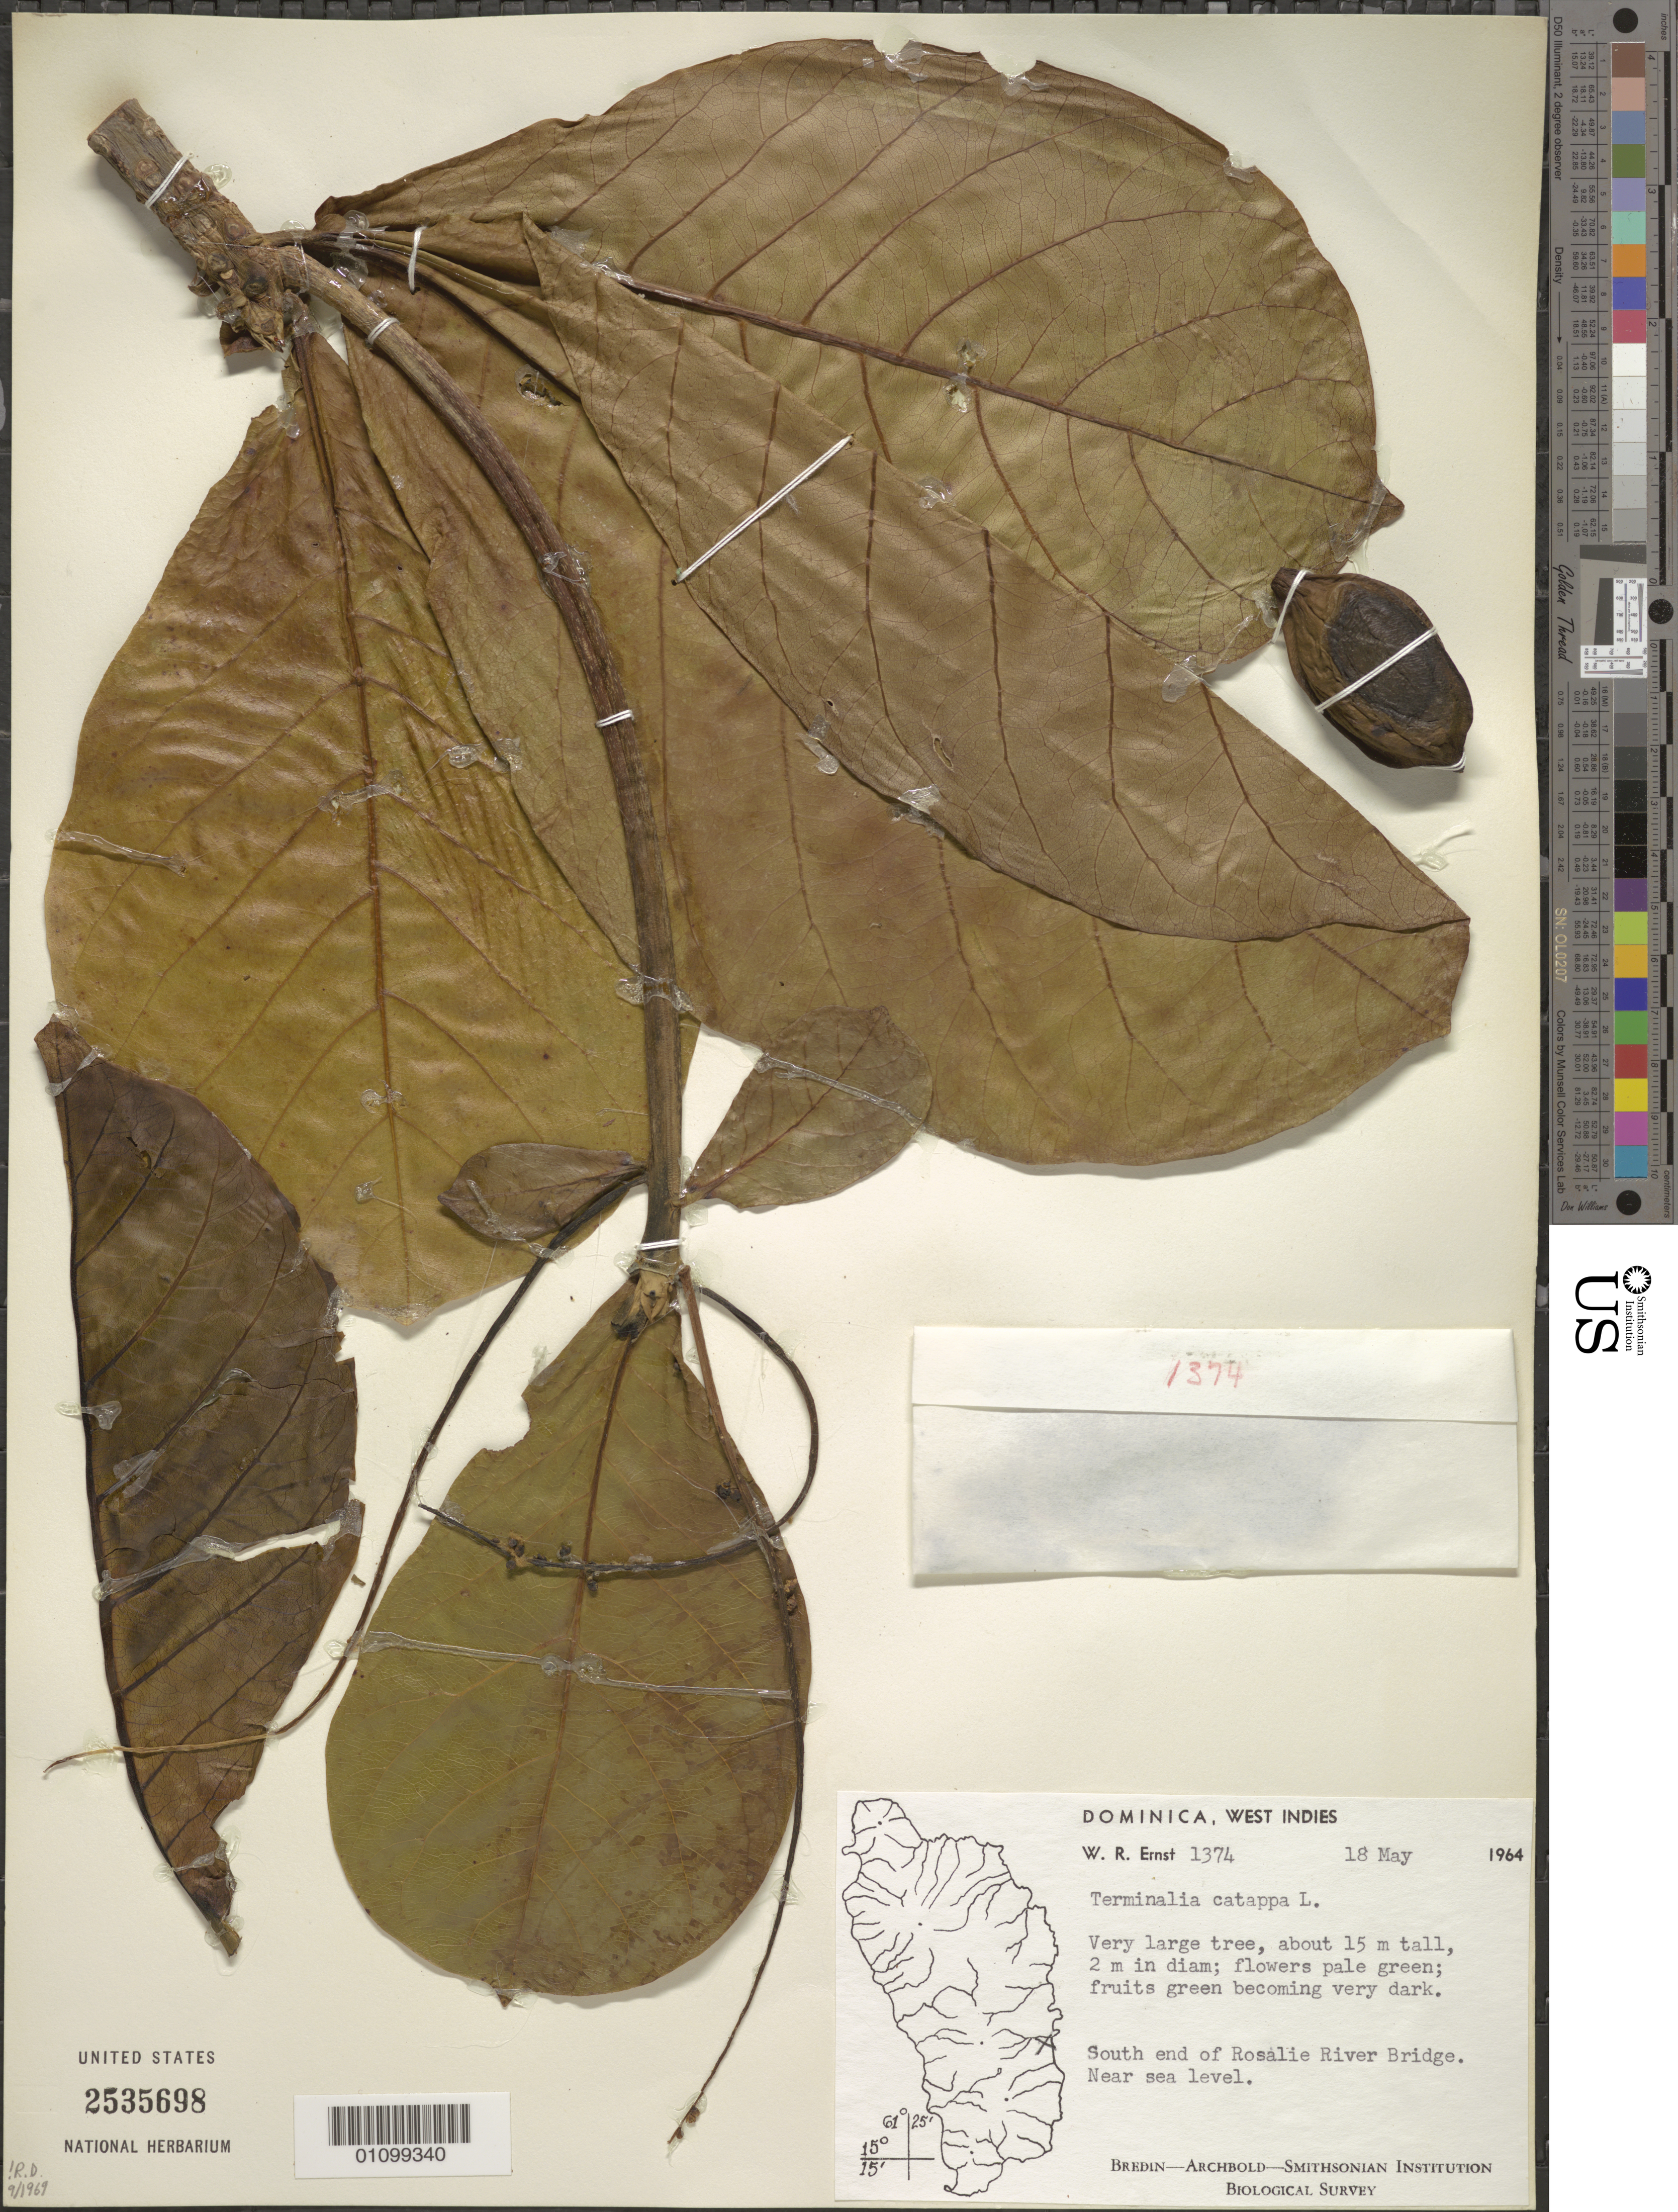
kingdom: Plantae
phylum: Tracheophyta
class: Magnoliopsida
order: Myrtales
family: Combretaceae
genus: Terminalia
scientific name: Terminalia catappa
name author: L.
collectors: W. R. Ernst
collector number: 1374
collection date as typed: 18 May 1964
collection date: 1964-05-18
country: Dominica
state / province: St. David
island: Dominica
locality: S end of Rosalie River Bridge.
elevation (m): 0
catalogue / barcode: US 2535698